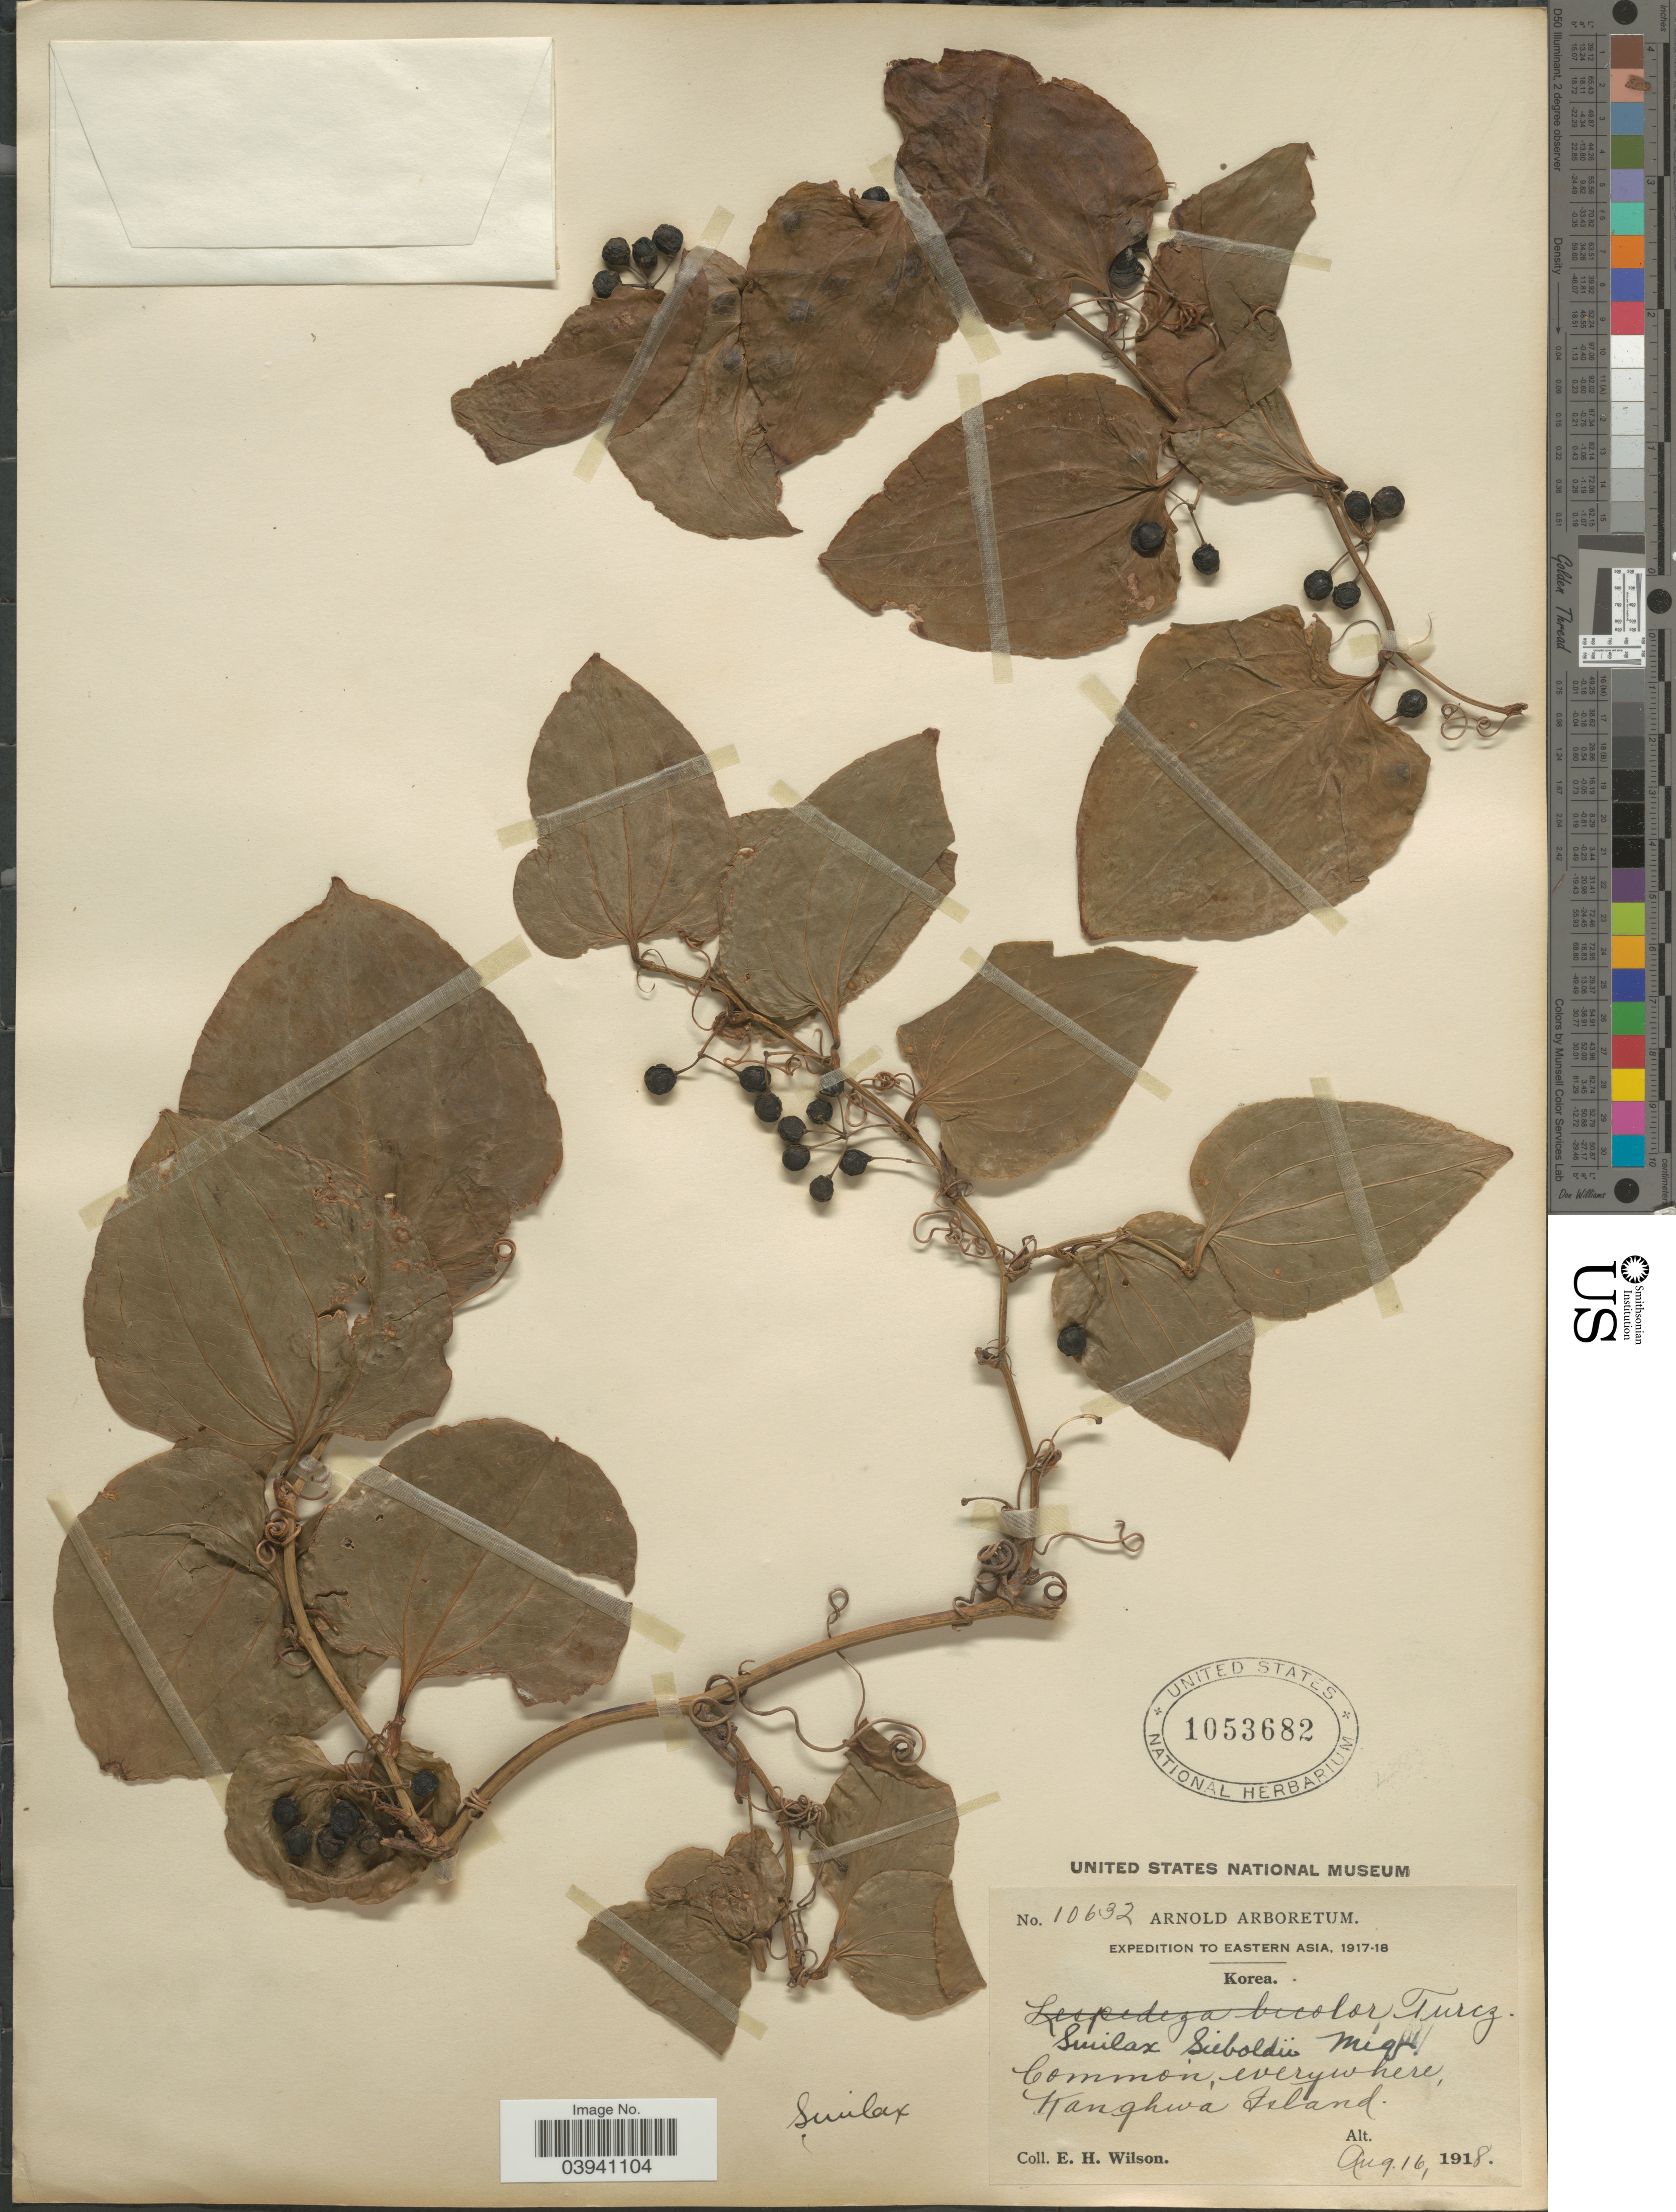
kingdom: Plantae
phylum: Tracheophyta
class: Liliopsida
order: Liliales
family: Smilacaceae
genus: Smilax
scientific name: Smilax sieboldii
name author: Miq.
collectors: E. Wilson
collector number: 10632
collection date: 1918-08-16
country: South Korea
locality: Kanghwa Island.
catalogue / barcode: US 1053682